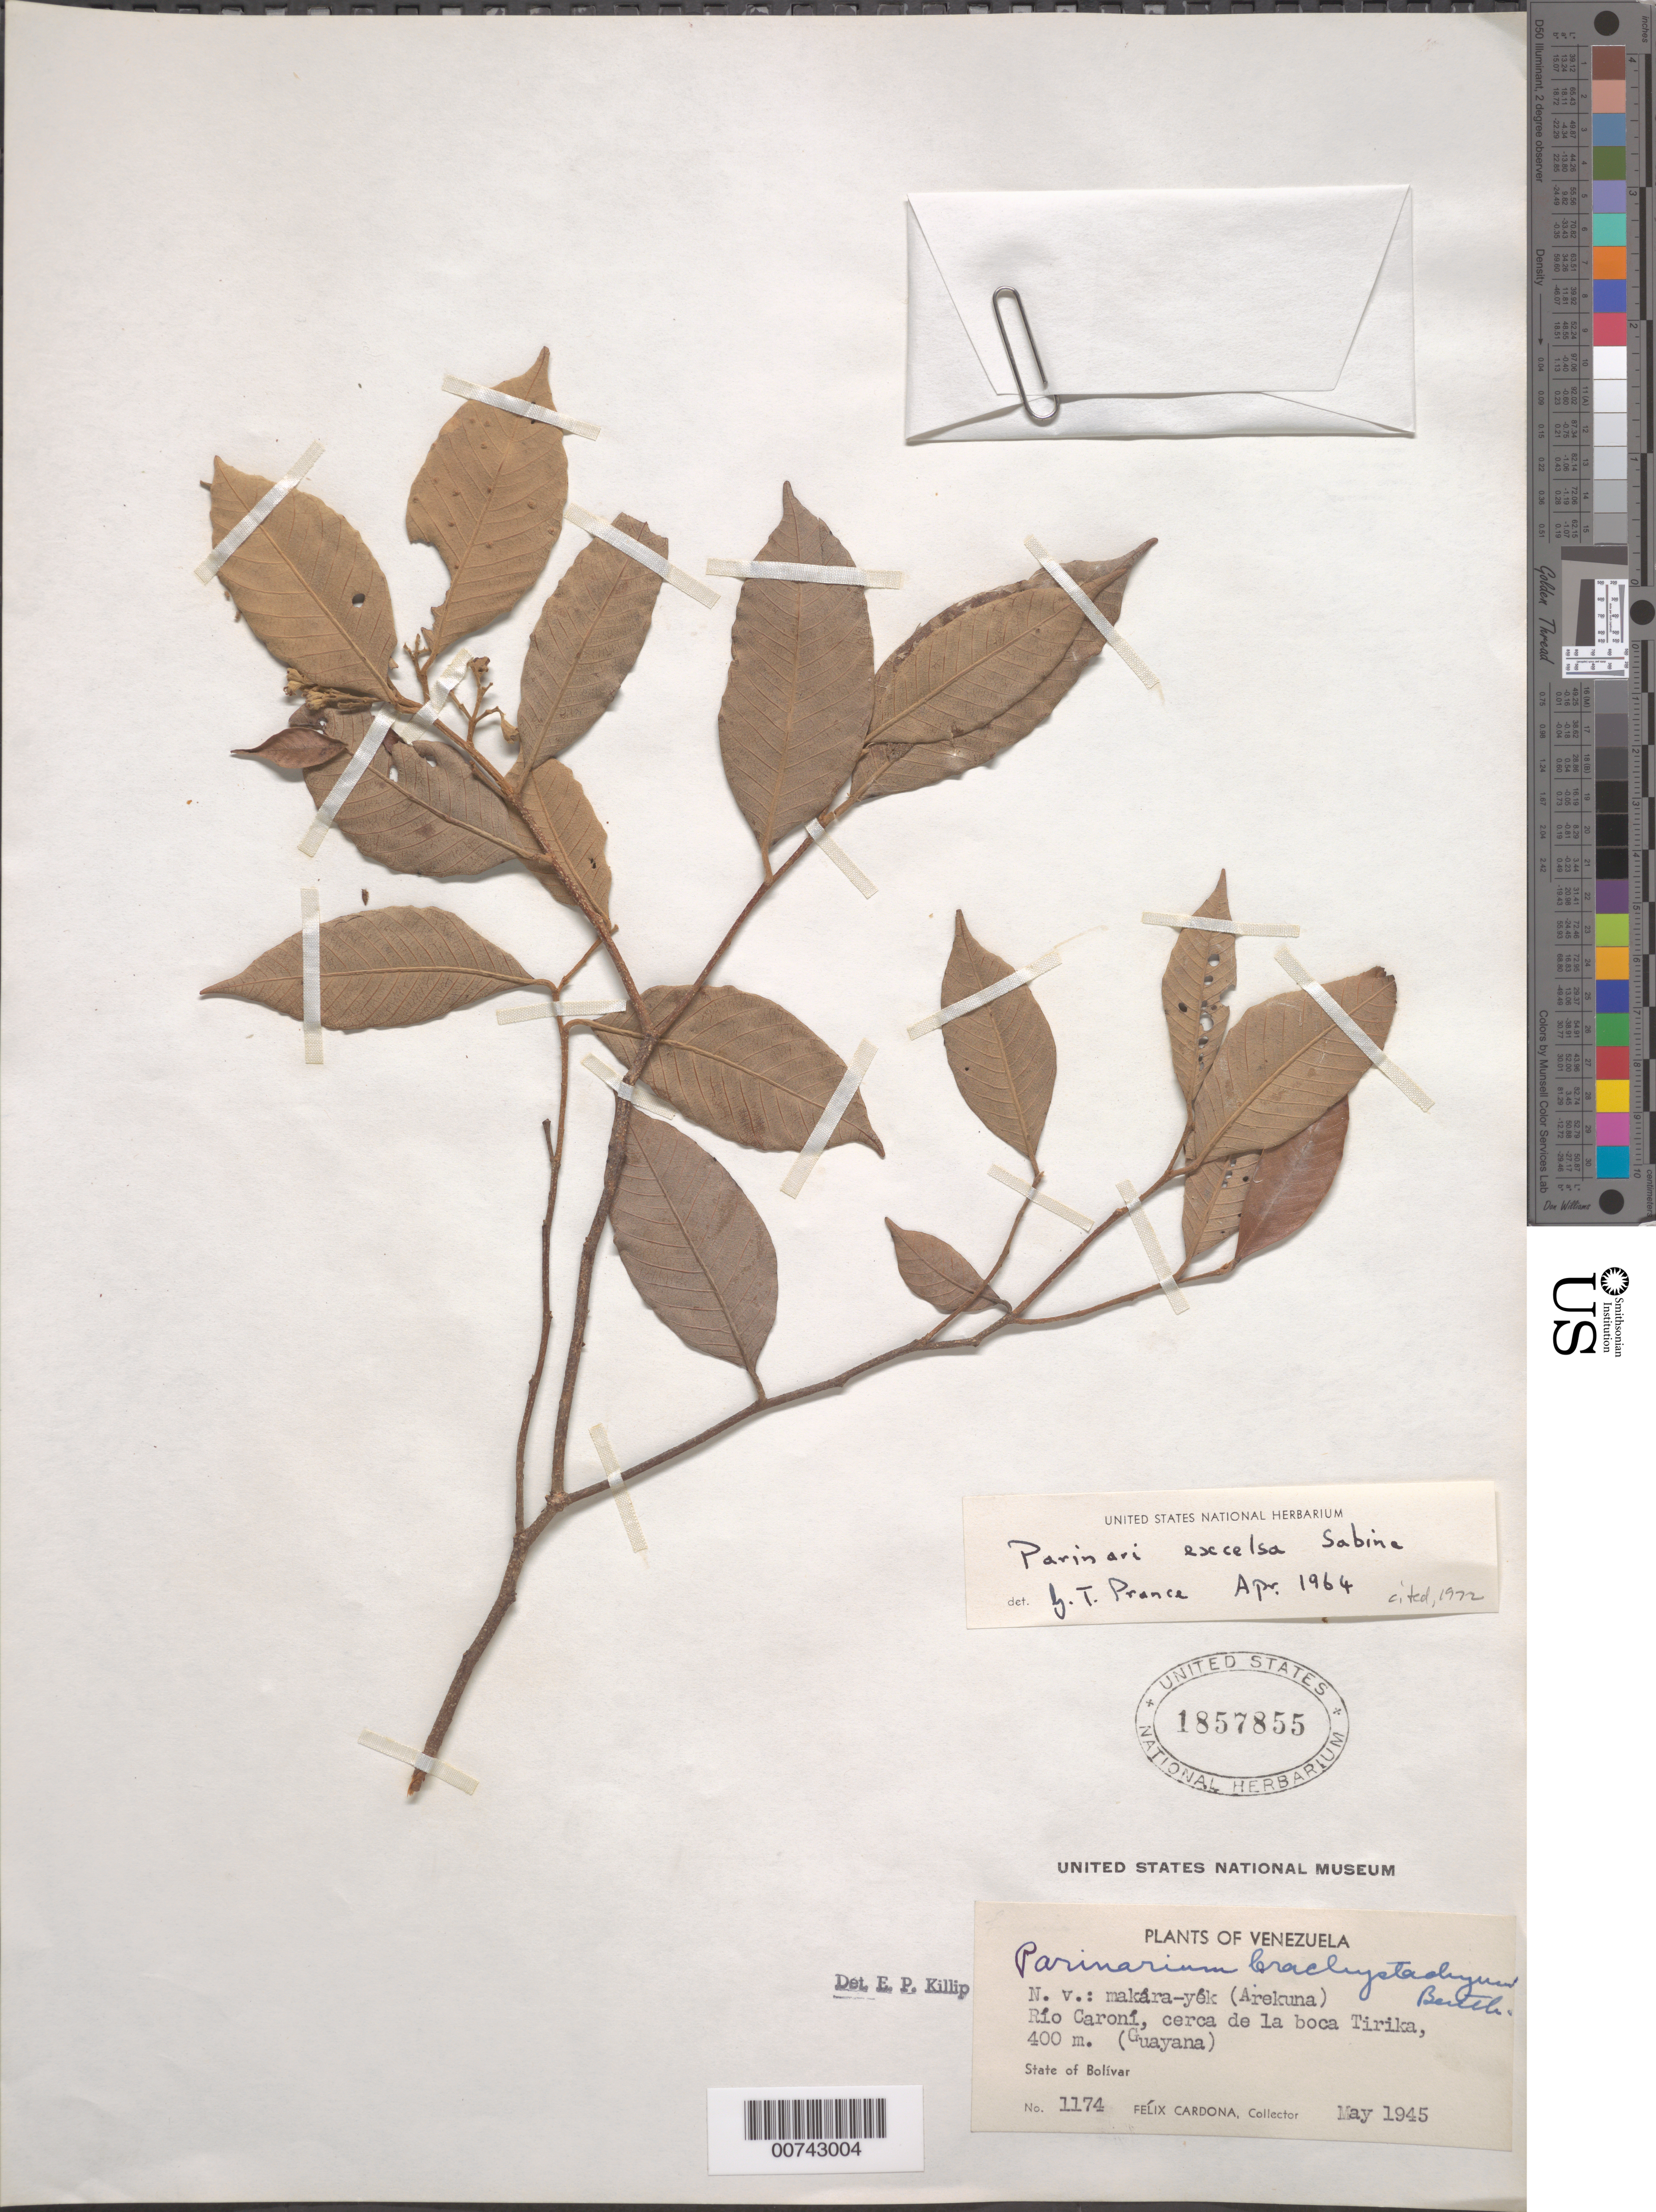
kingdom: Plantae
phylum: Tracheophyta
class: Magnoliopsida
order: Malpighiales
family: Chrysobalanaceae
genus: Parinari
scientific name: Parinari brachystachya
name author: Benth.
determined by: Barbosa-Silva, R. G.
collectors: F. Cardona Puig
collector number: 1174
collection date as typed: May-45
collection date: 1945-05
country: Venezuela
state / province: Bolívar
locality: Río Caroní, Tirika (Guayana)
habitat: Near mouth of river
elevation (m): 400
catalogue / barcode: US 1857855